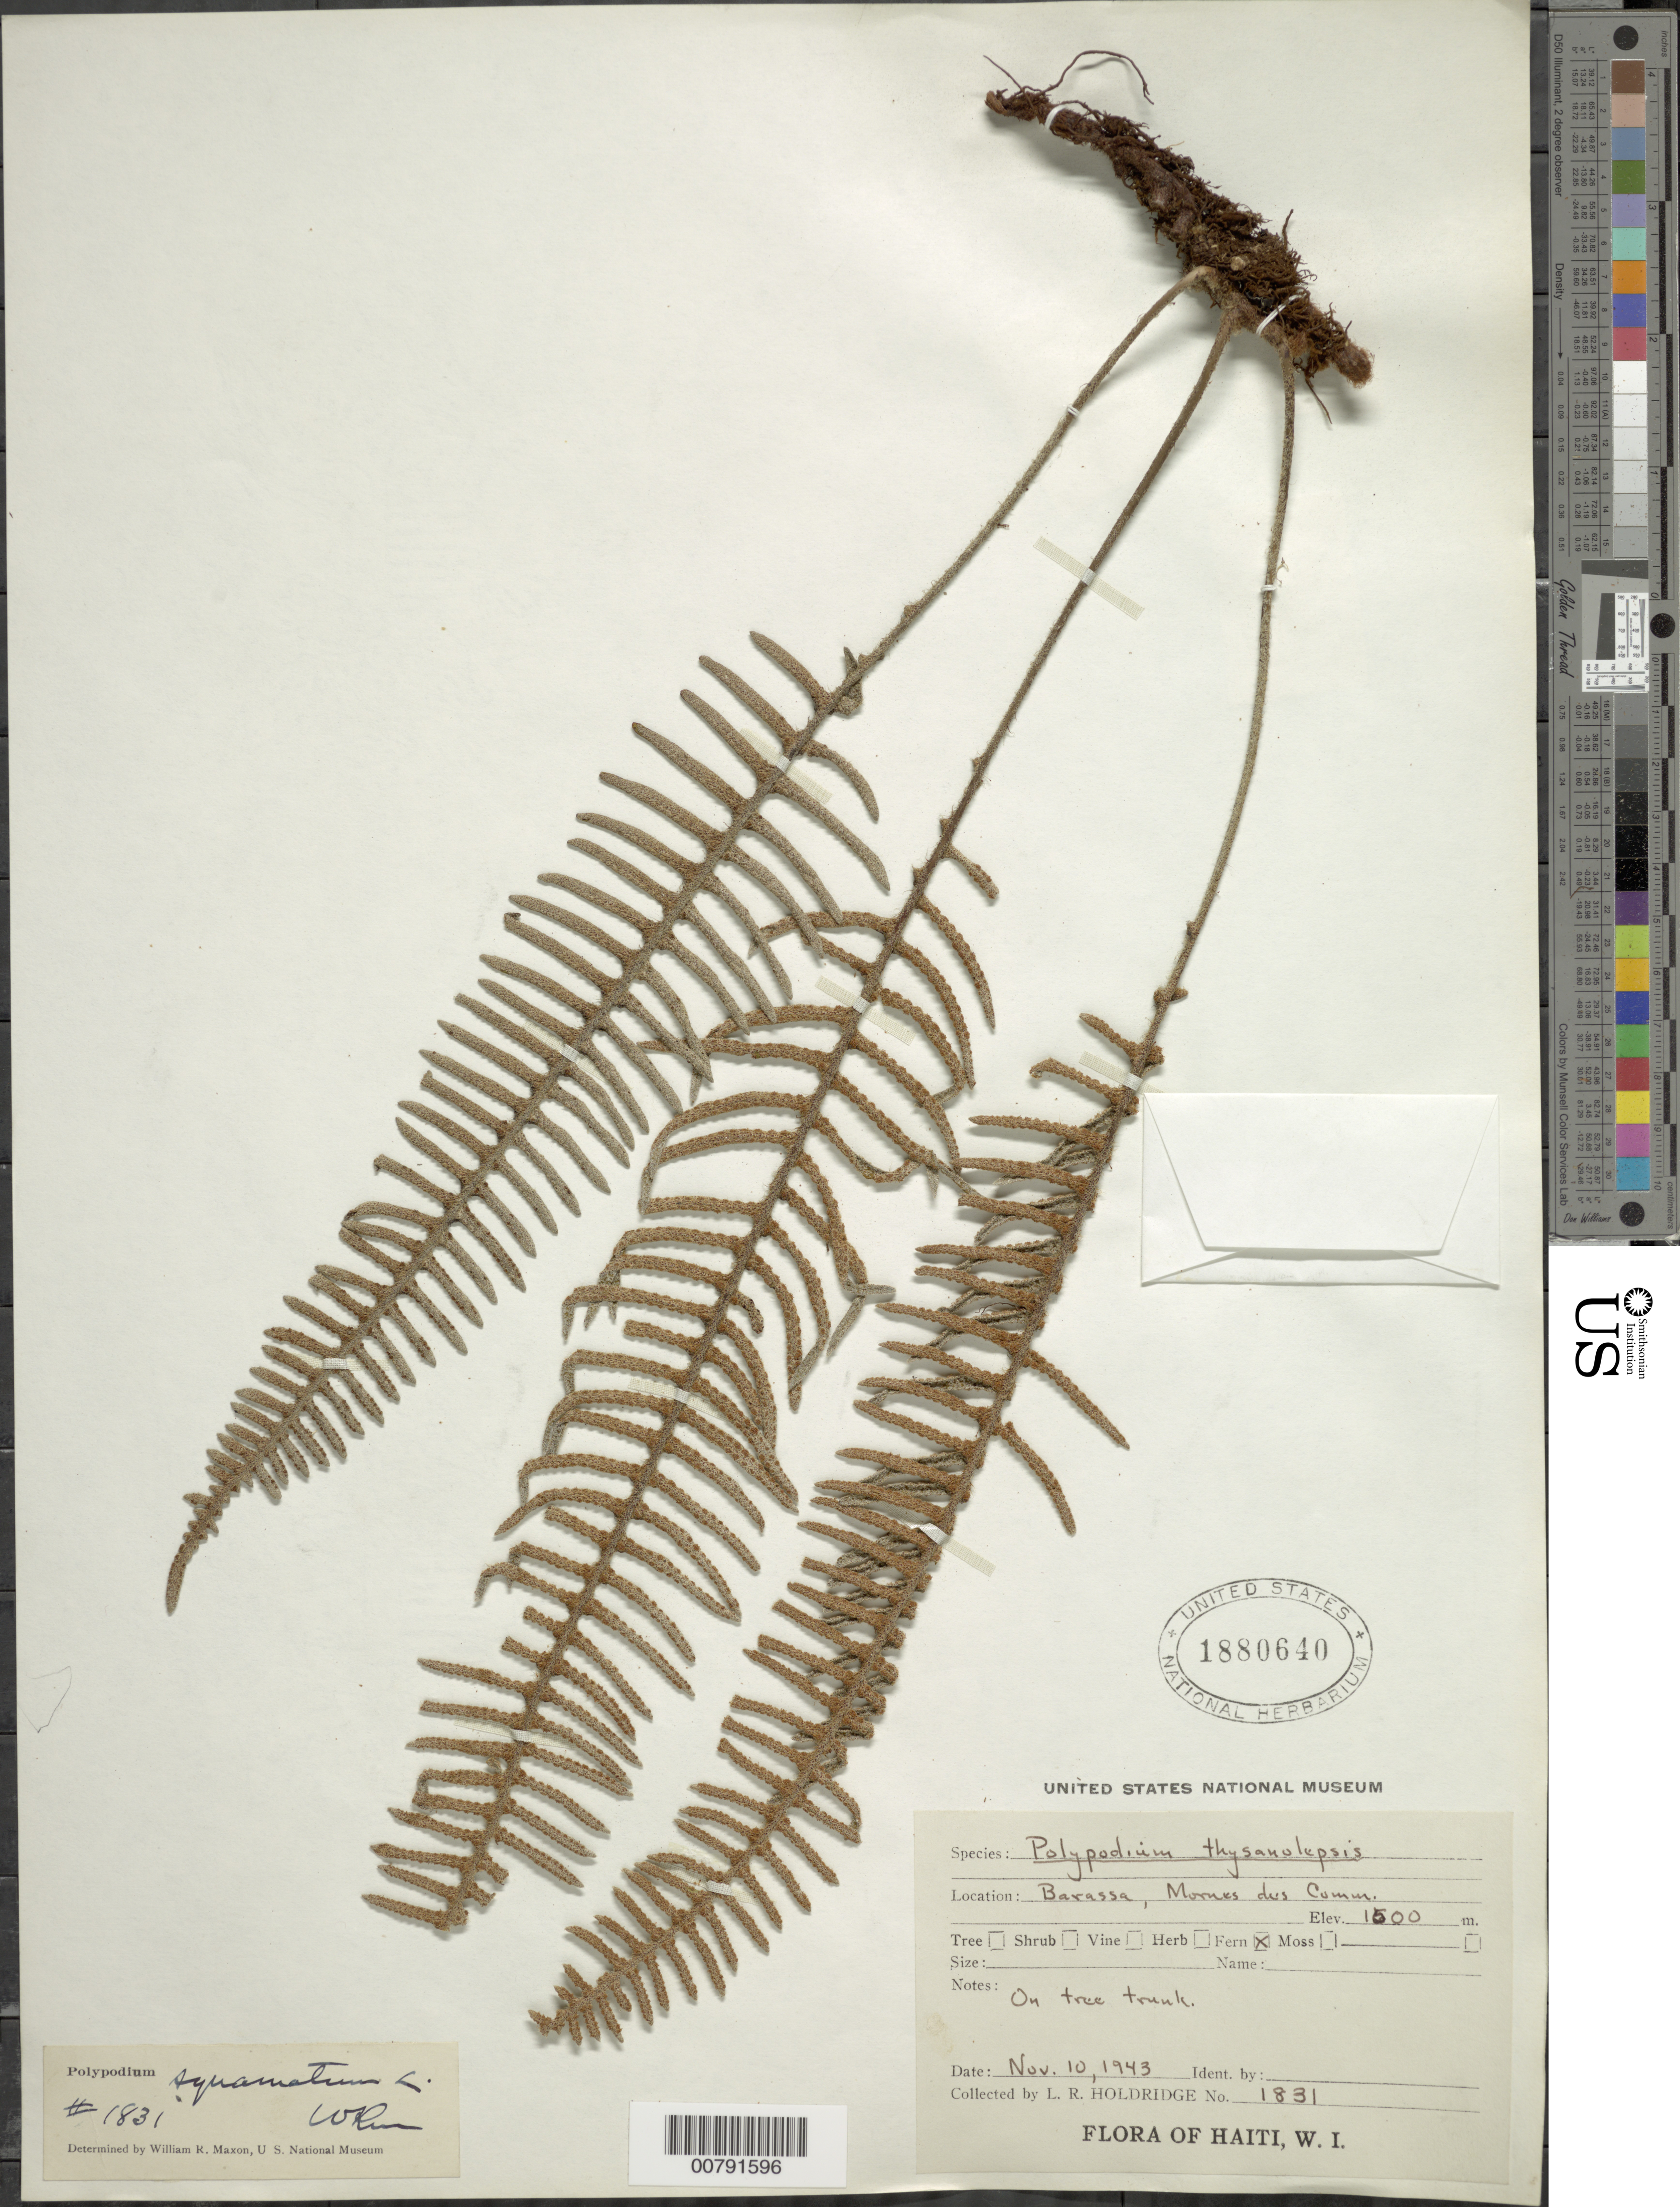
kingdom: Plantae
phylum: Tracheophyta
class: Polypodiopsida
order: Polypodiales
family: Polypodiaceae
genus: Pleopeltis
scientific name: Pleopeltis thyssanolepis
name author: (A. Braun ex Klotzsch) E.G. Andrews & Windham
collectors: L. Holdridge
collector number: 1831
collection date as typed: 10 Nov 1943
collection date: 1943-11-10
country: Haiti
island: Hispaniola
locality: Mornes des Commissaires, Barassa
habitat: On tree trunk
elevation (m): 1000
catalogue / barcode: US 1880640